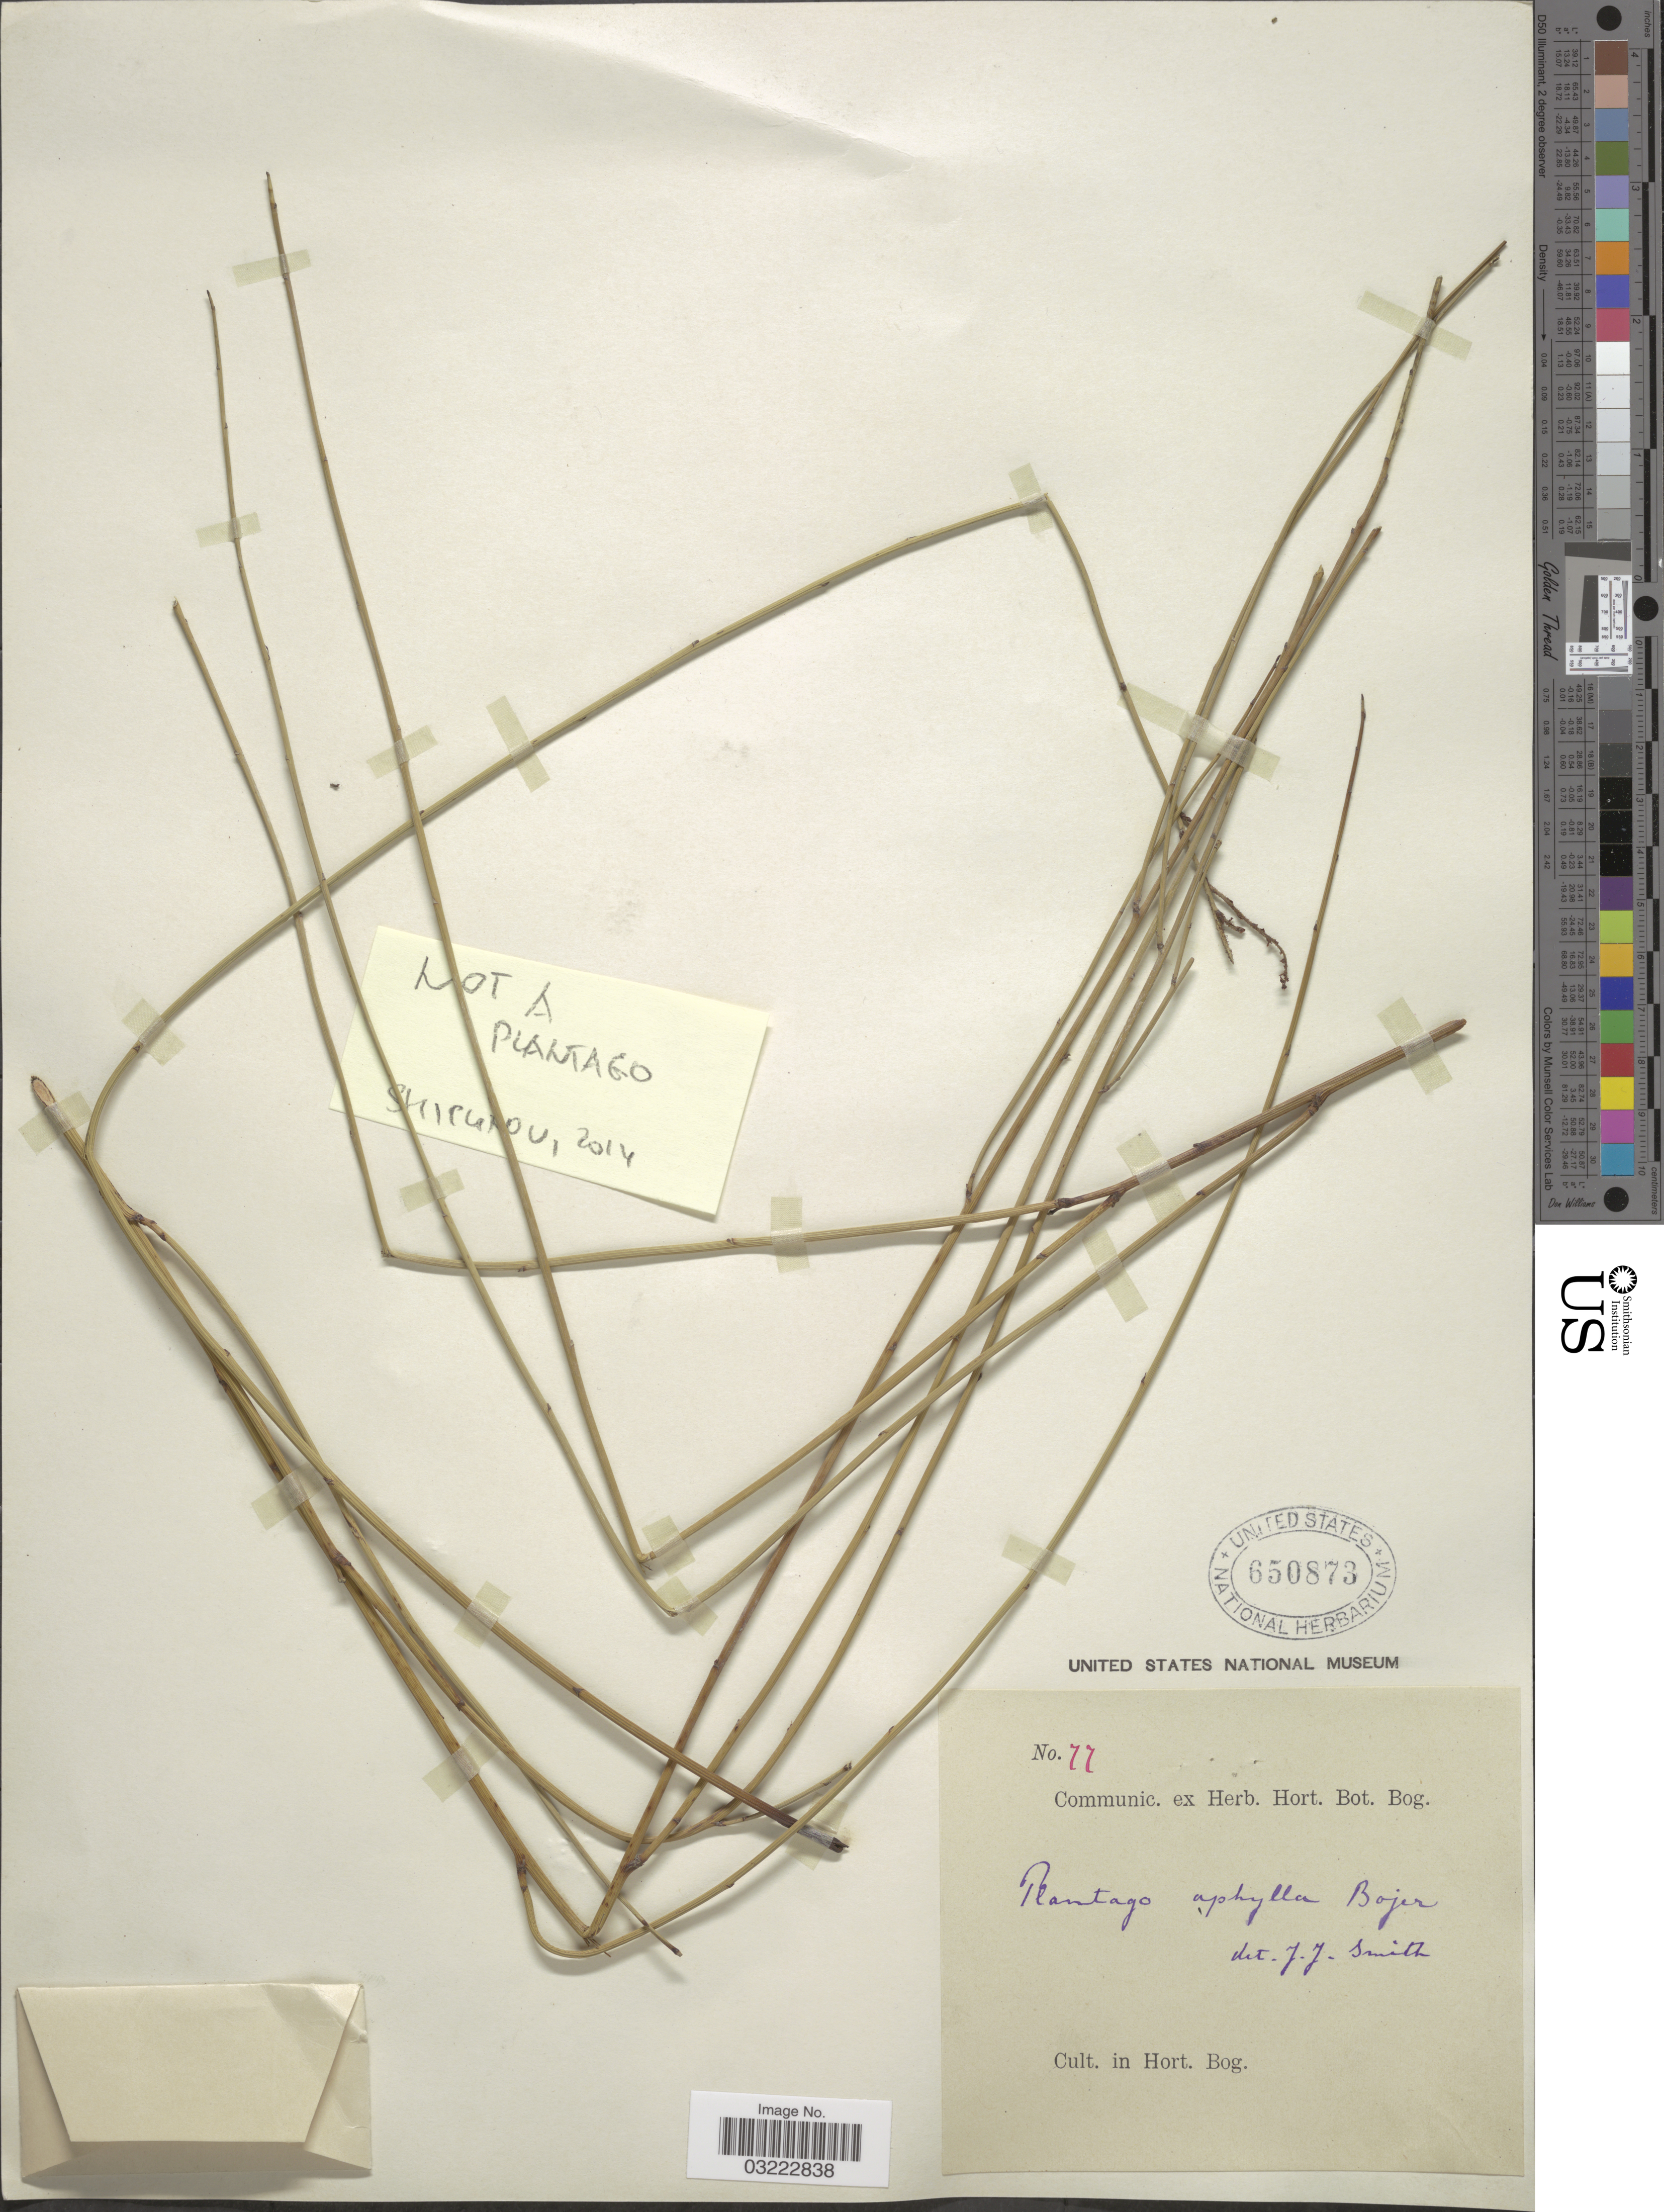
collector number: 77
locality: Cult. in Hort. Bog.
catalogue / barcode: US 650873